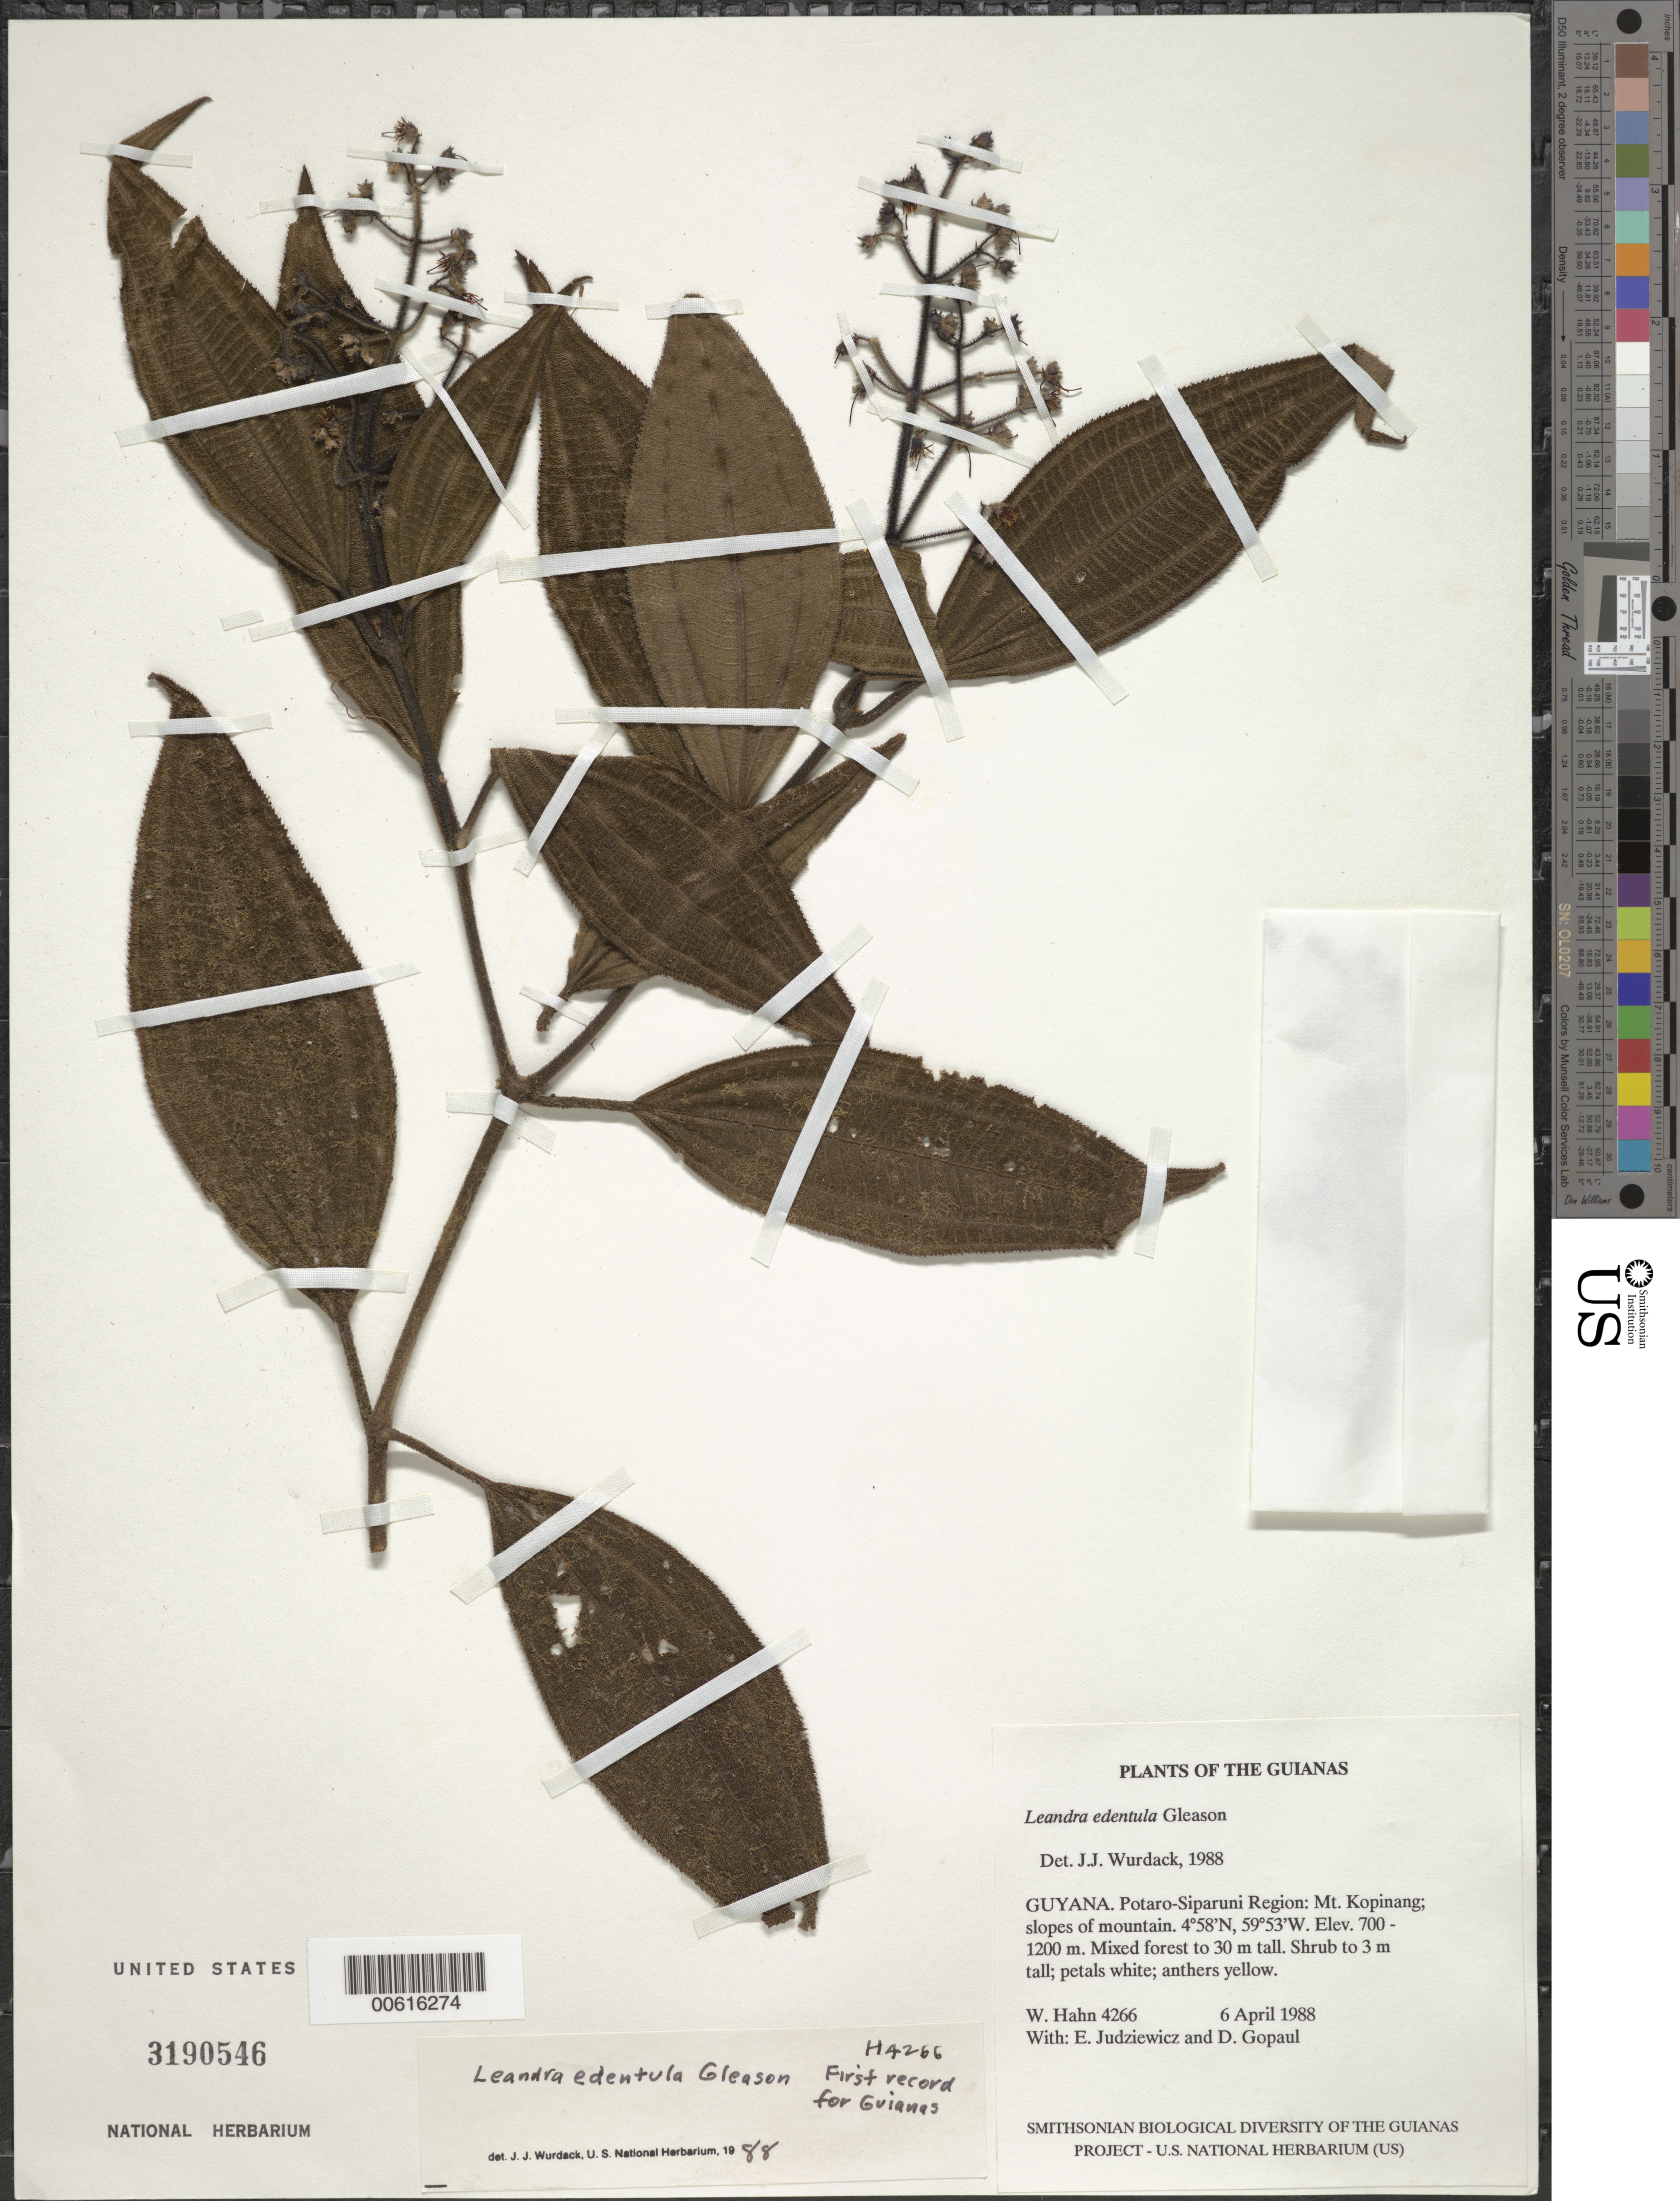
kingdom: Plantae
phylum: Tracheophyta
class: Magnoliopsida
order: Myrtales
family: Melastomataceae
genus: Leandra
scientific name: Leandra edentula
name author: Gleason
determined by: Wurdack, John J., (US), US (UNITED STATES)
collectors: W. Hahn, E. J. Judziewicz & D. Gopaul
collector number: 4266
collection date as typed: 6 April 1988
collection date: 1988-04-06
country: Guyana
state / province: Potaro-Siparuni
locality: Mt. Kopinang; slopes of mountain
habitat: Mixed forest to 30 m tall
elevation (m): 700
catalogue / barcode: US 3190546